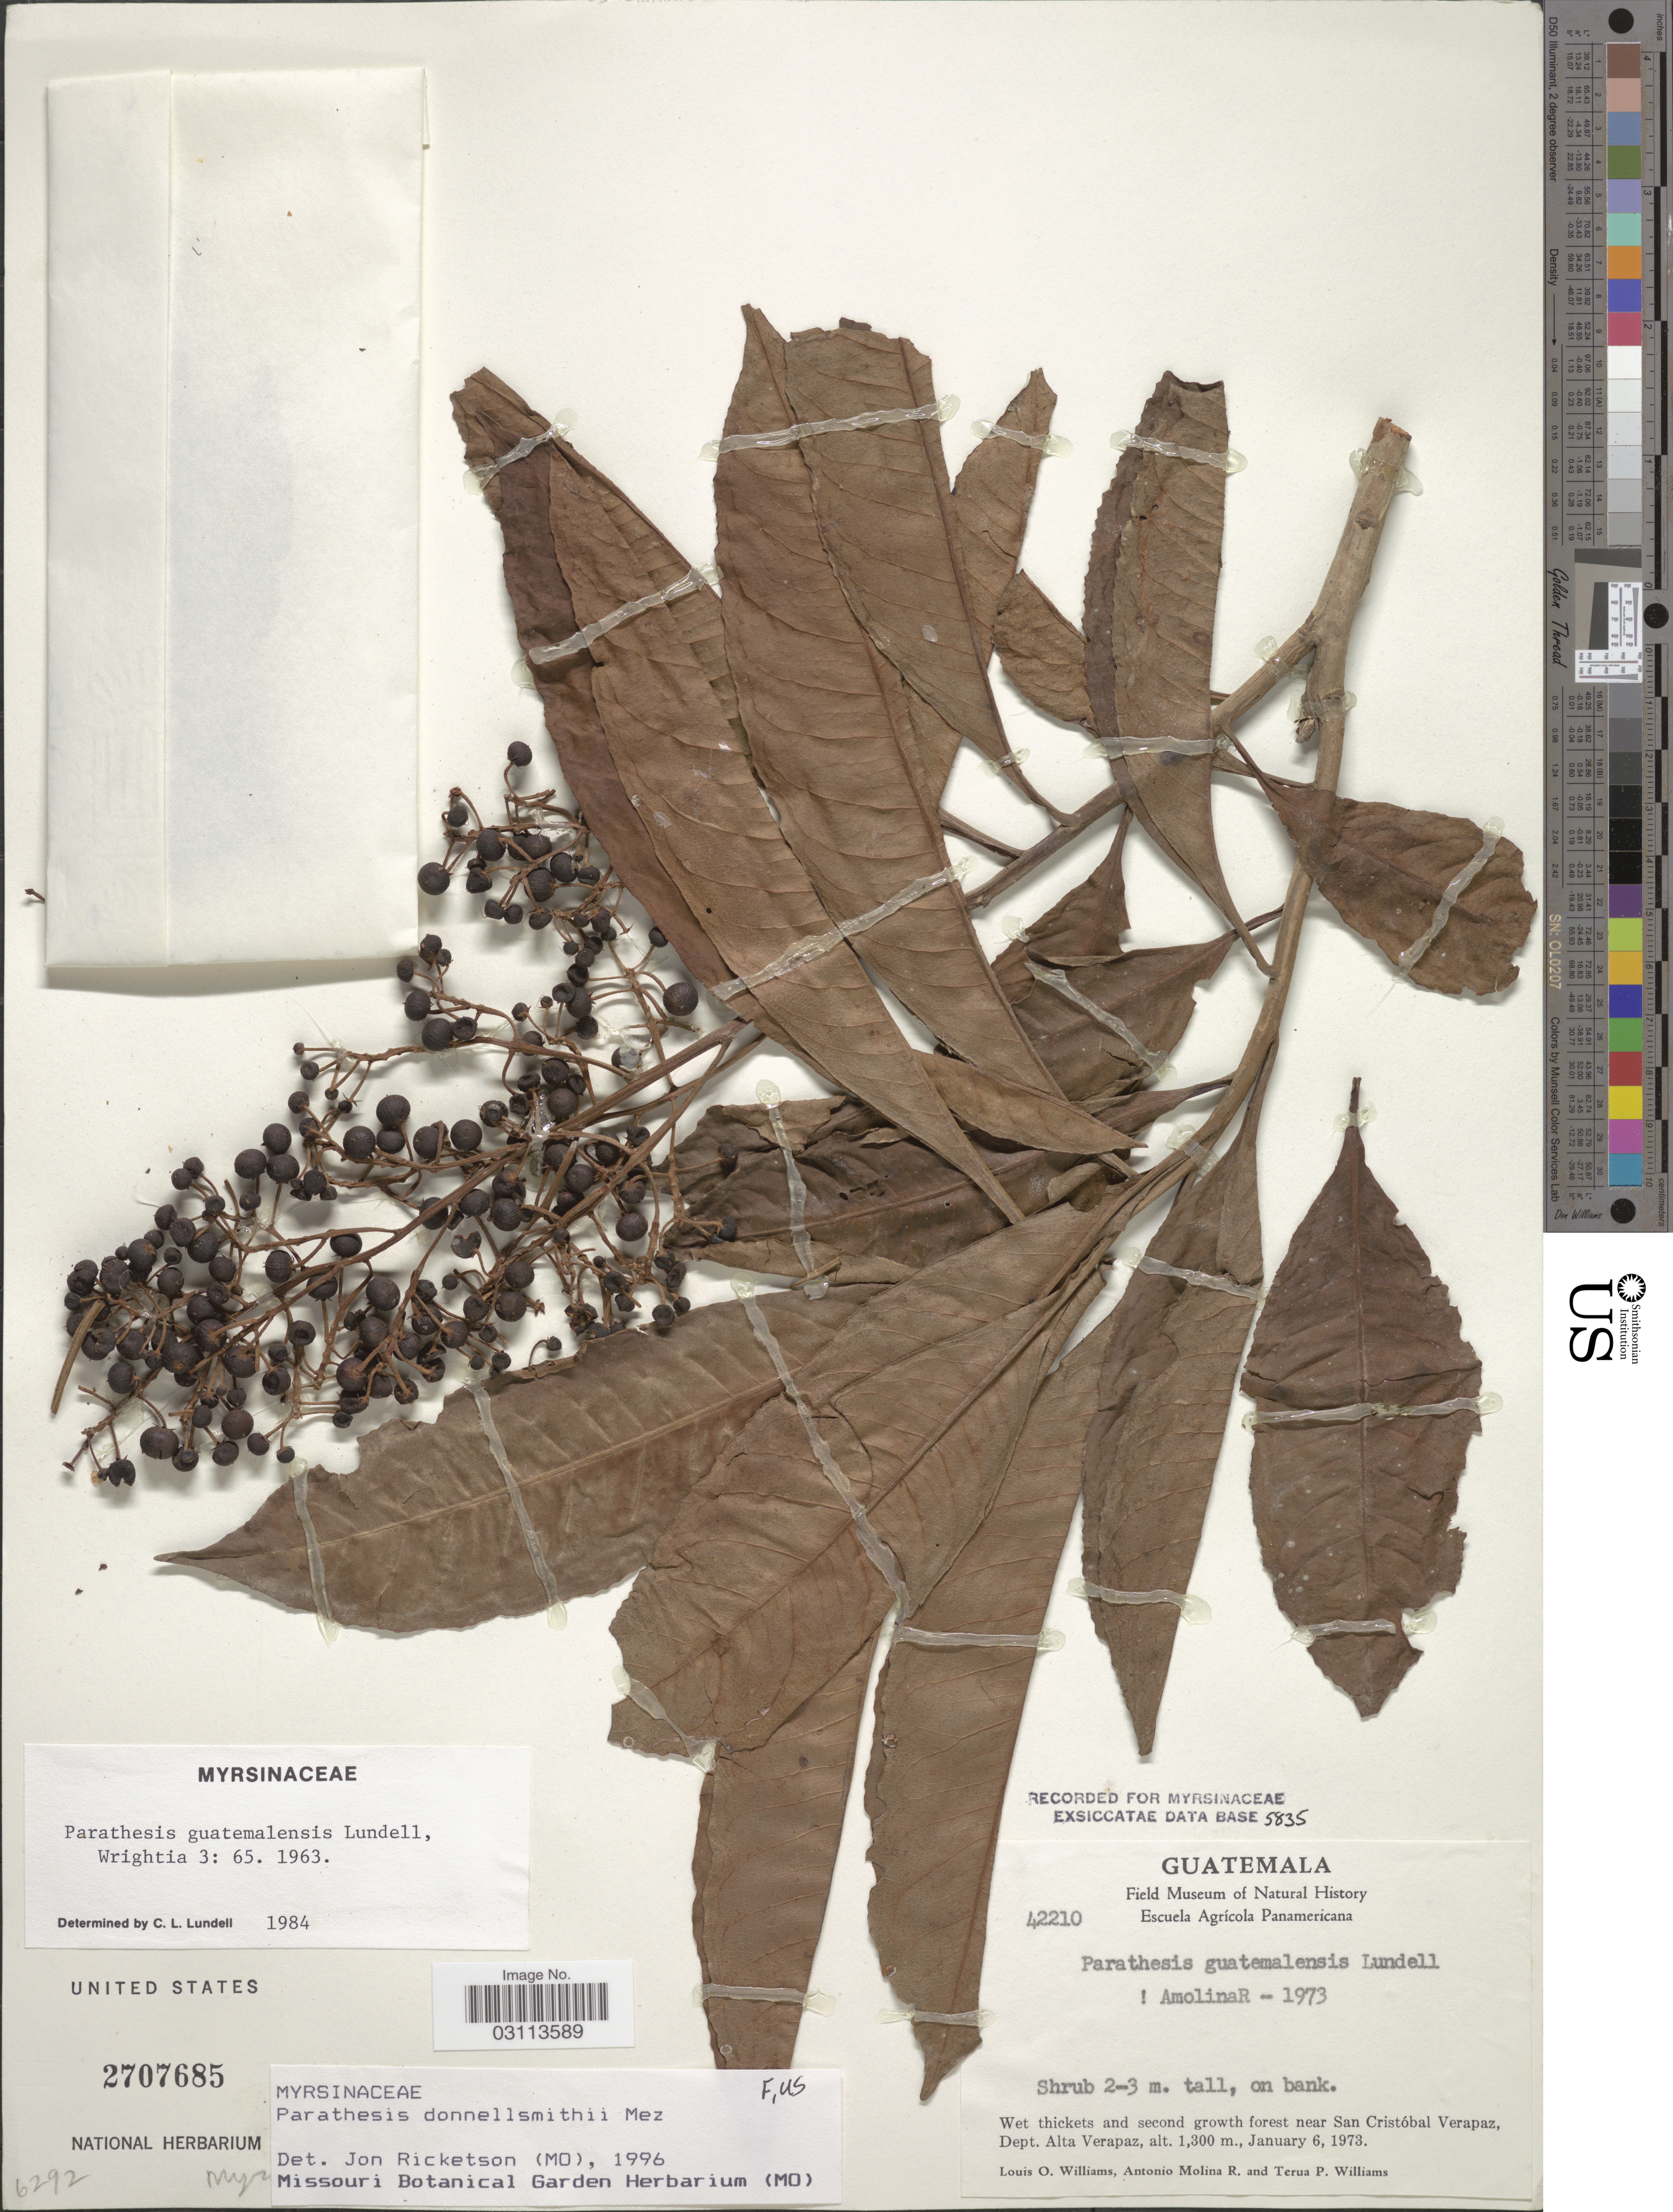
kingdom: Plantae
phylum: Tracheophyta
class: Magnoliopsida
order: Ericales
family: Primulaceae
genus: Parathesis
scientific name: Parathesis donnell-smithii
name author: Mez in Engl.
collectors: L. O. Williams, A. Molina R. & T. Williams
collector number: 42210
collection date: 1973-01-06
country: Guatemala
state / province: Alta Verapaz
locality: Wet thickets and second growth forest near San Cristóbal Verapaz, Dept. Alta Verapaz.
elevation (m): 1300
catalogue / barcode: US 2707685